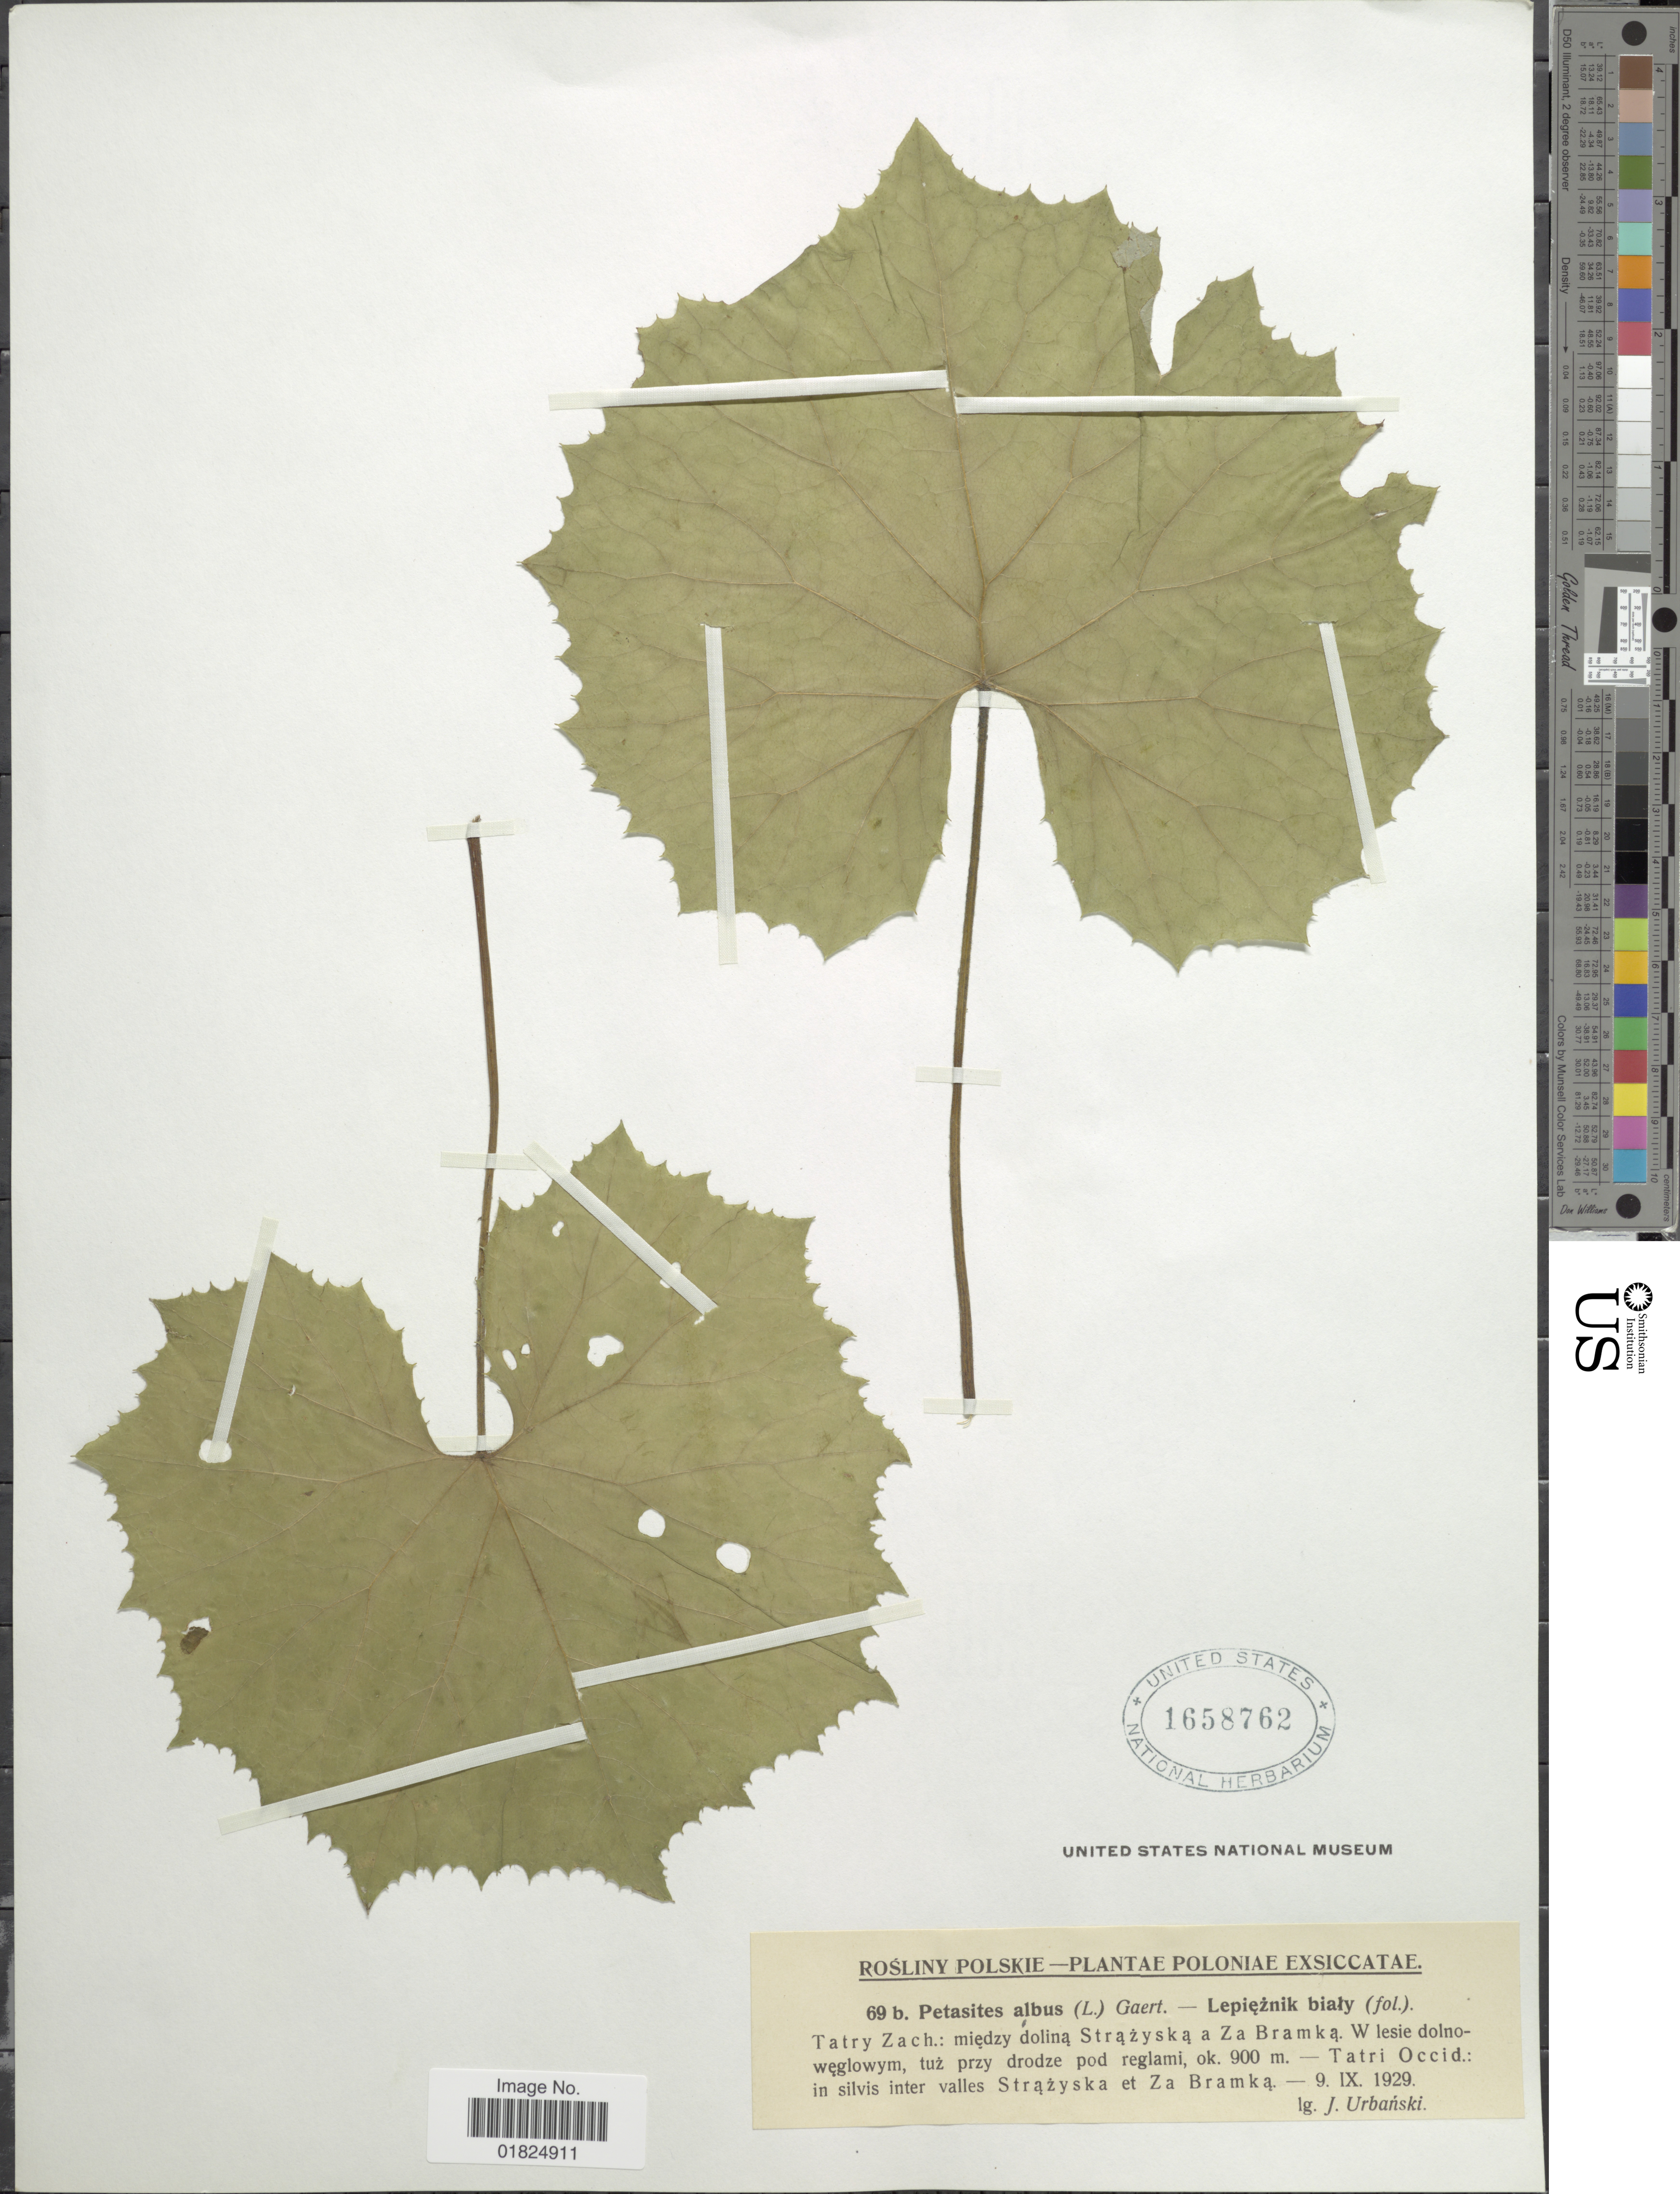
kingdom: Plantae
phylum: Tracheophyta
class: Magnoliopsida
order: Asterales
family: Asteraceae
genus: Petasites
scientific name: Petasites albus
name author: (L.) Gaertn.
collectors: J. Urbanski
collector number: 69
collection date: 1929-09-09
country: Poland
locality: Tatry Zach.: miedzy dolina Strazyska a Za Bramka. W lesie dolnoweglowym, tuz przy drodze pod reglami- Tatri Occid.: in silvis inter valles Strazyska et Za Bramka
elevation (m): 900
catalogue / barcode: US 1658762